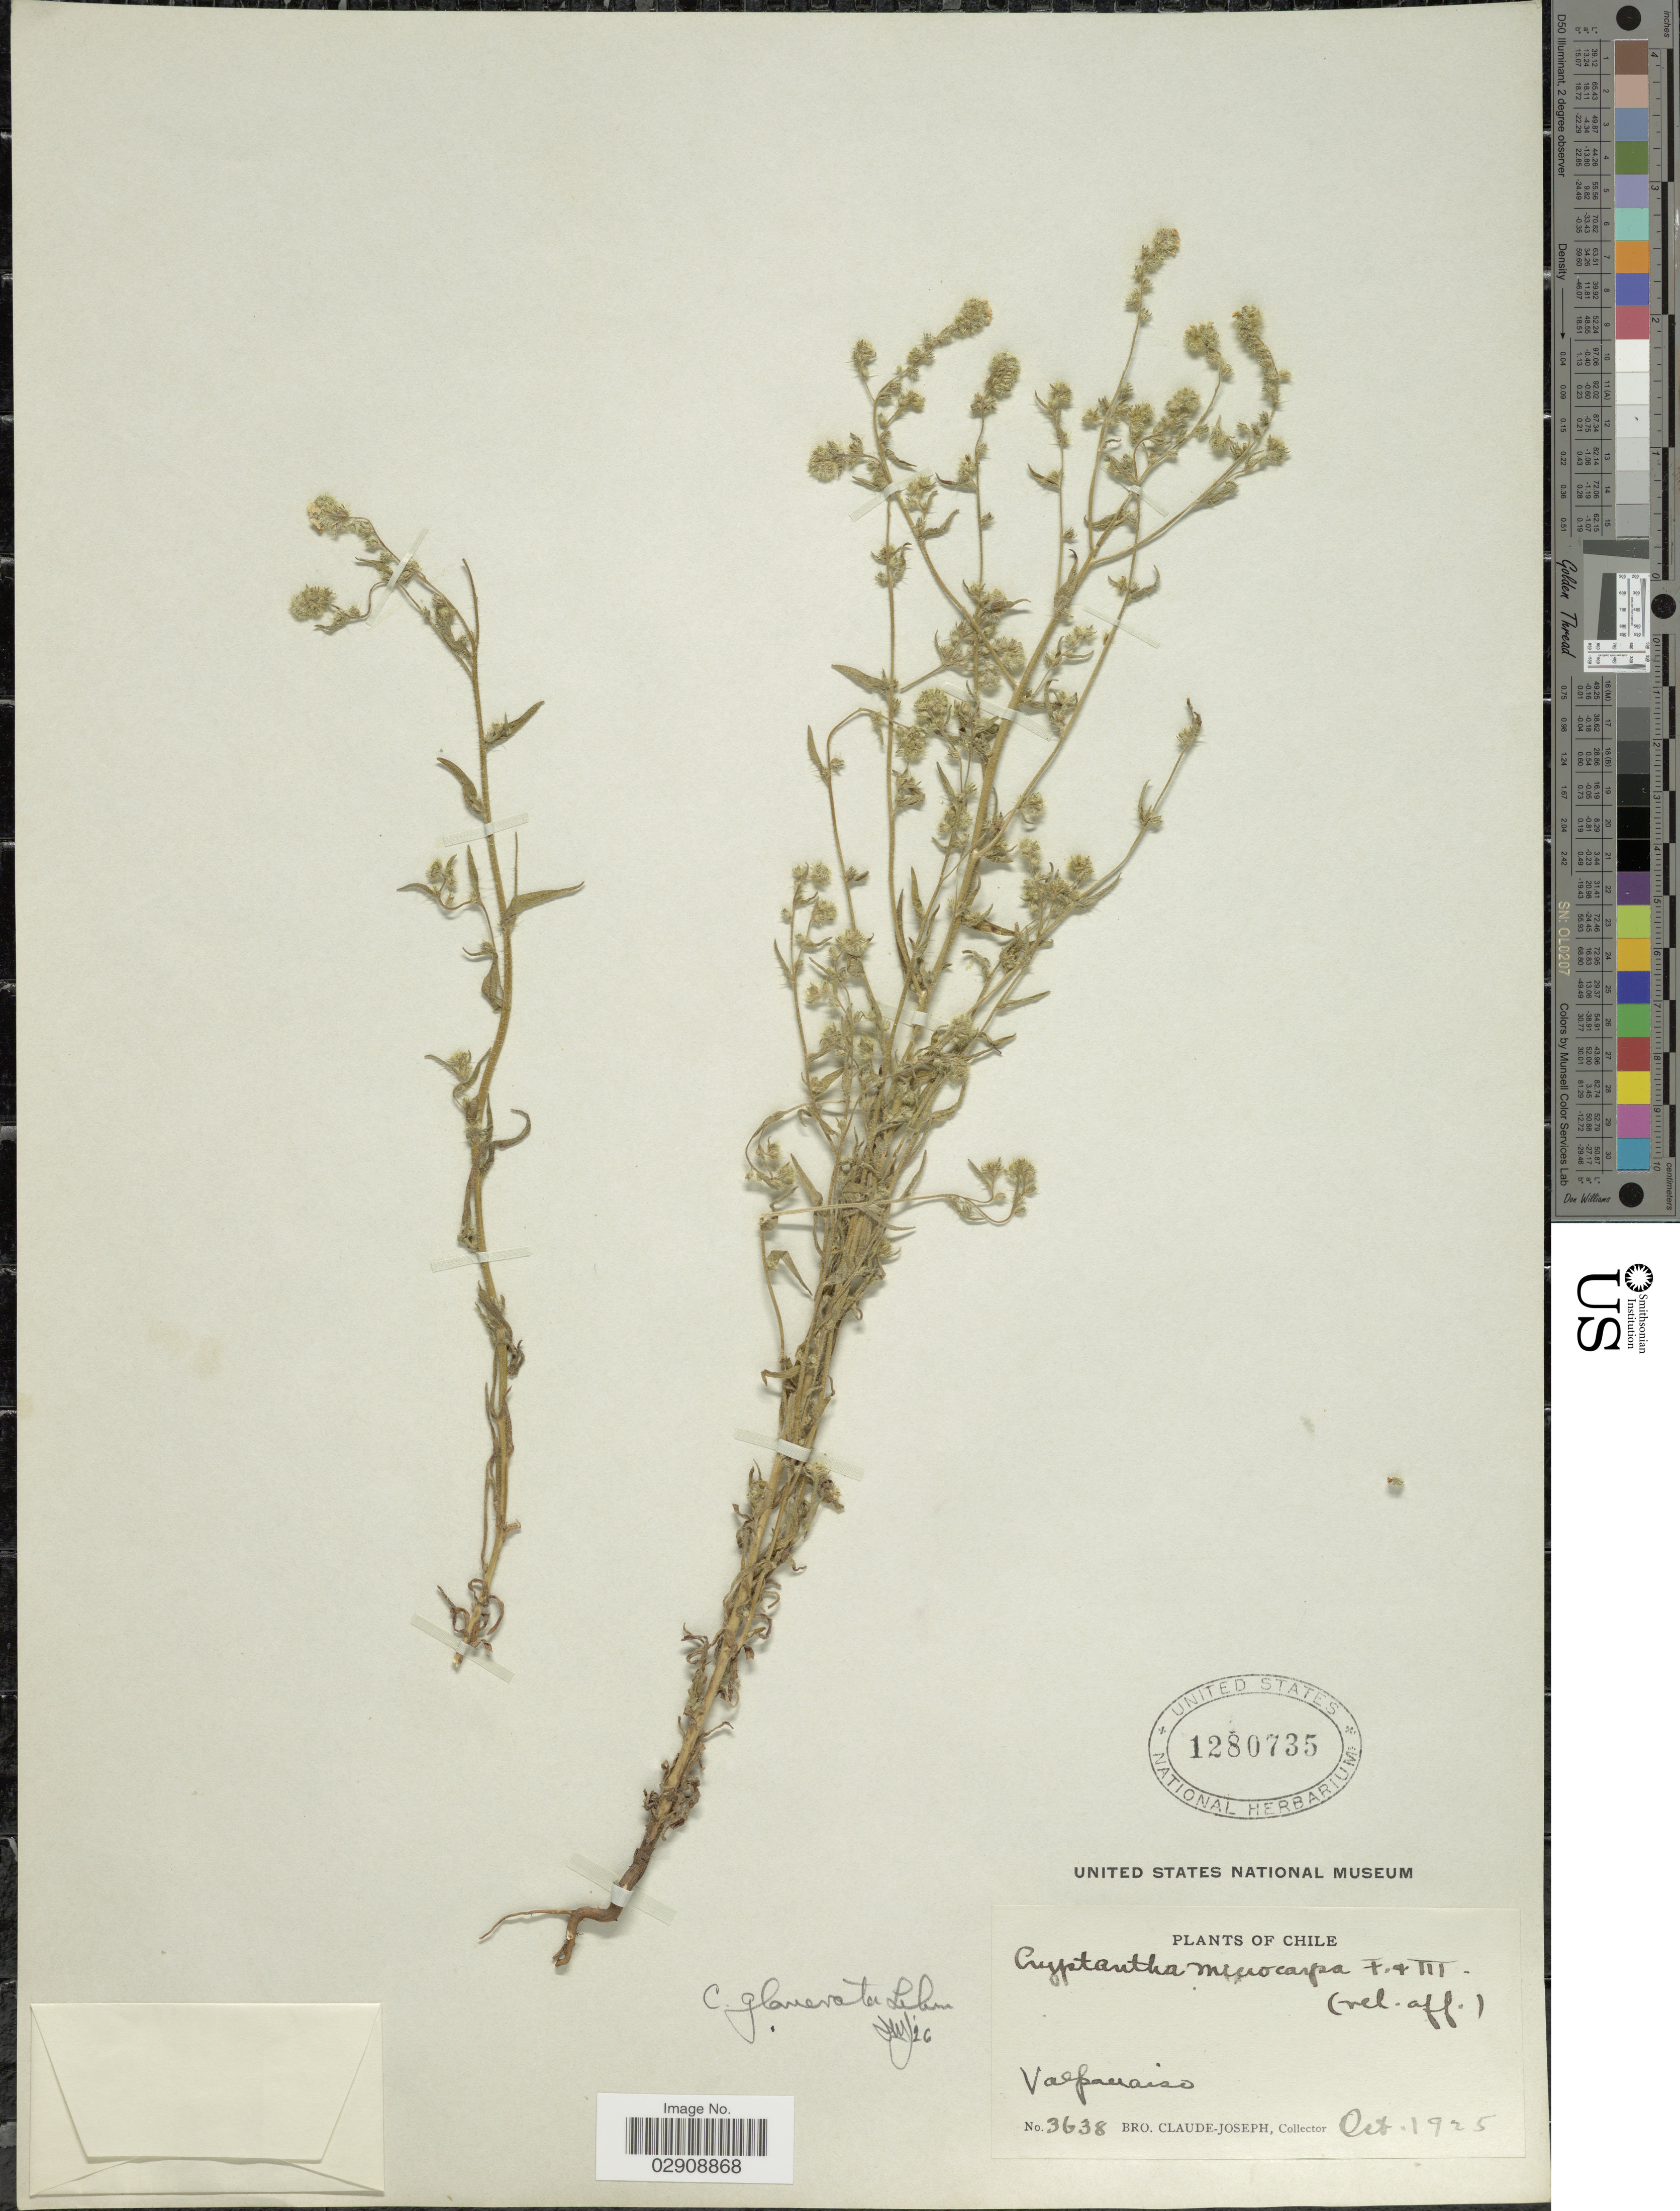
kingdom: Plantae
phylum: Tracheophyta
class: Magnoliopsida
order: Boraginales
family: Boraginaceae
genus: Cryptantha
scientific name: Cryptantha glomerata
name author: (G. Don) Lehm.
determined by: Moroni, Pablo, (SI), Instituto de Botanica Darwinion (ARGENTINA)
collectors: Bro. Claude-Joseph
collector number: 3638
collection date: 1925-10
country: Chile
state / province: Valparaíso (V)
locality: Valparaiso. Chile.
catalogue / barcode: US 1280735